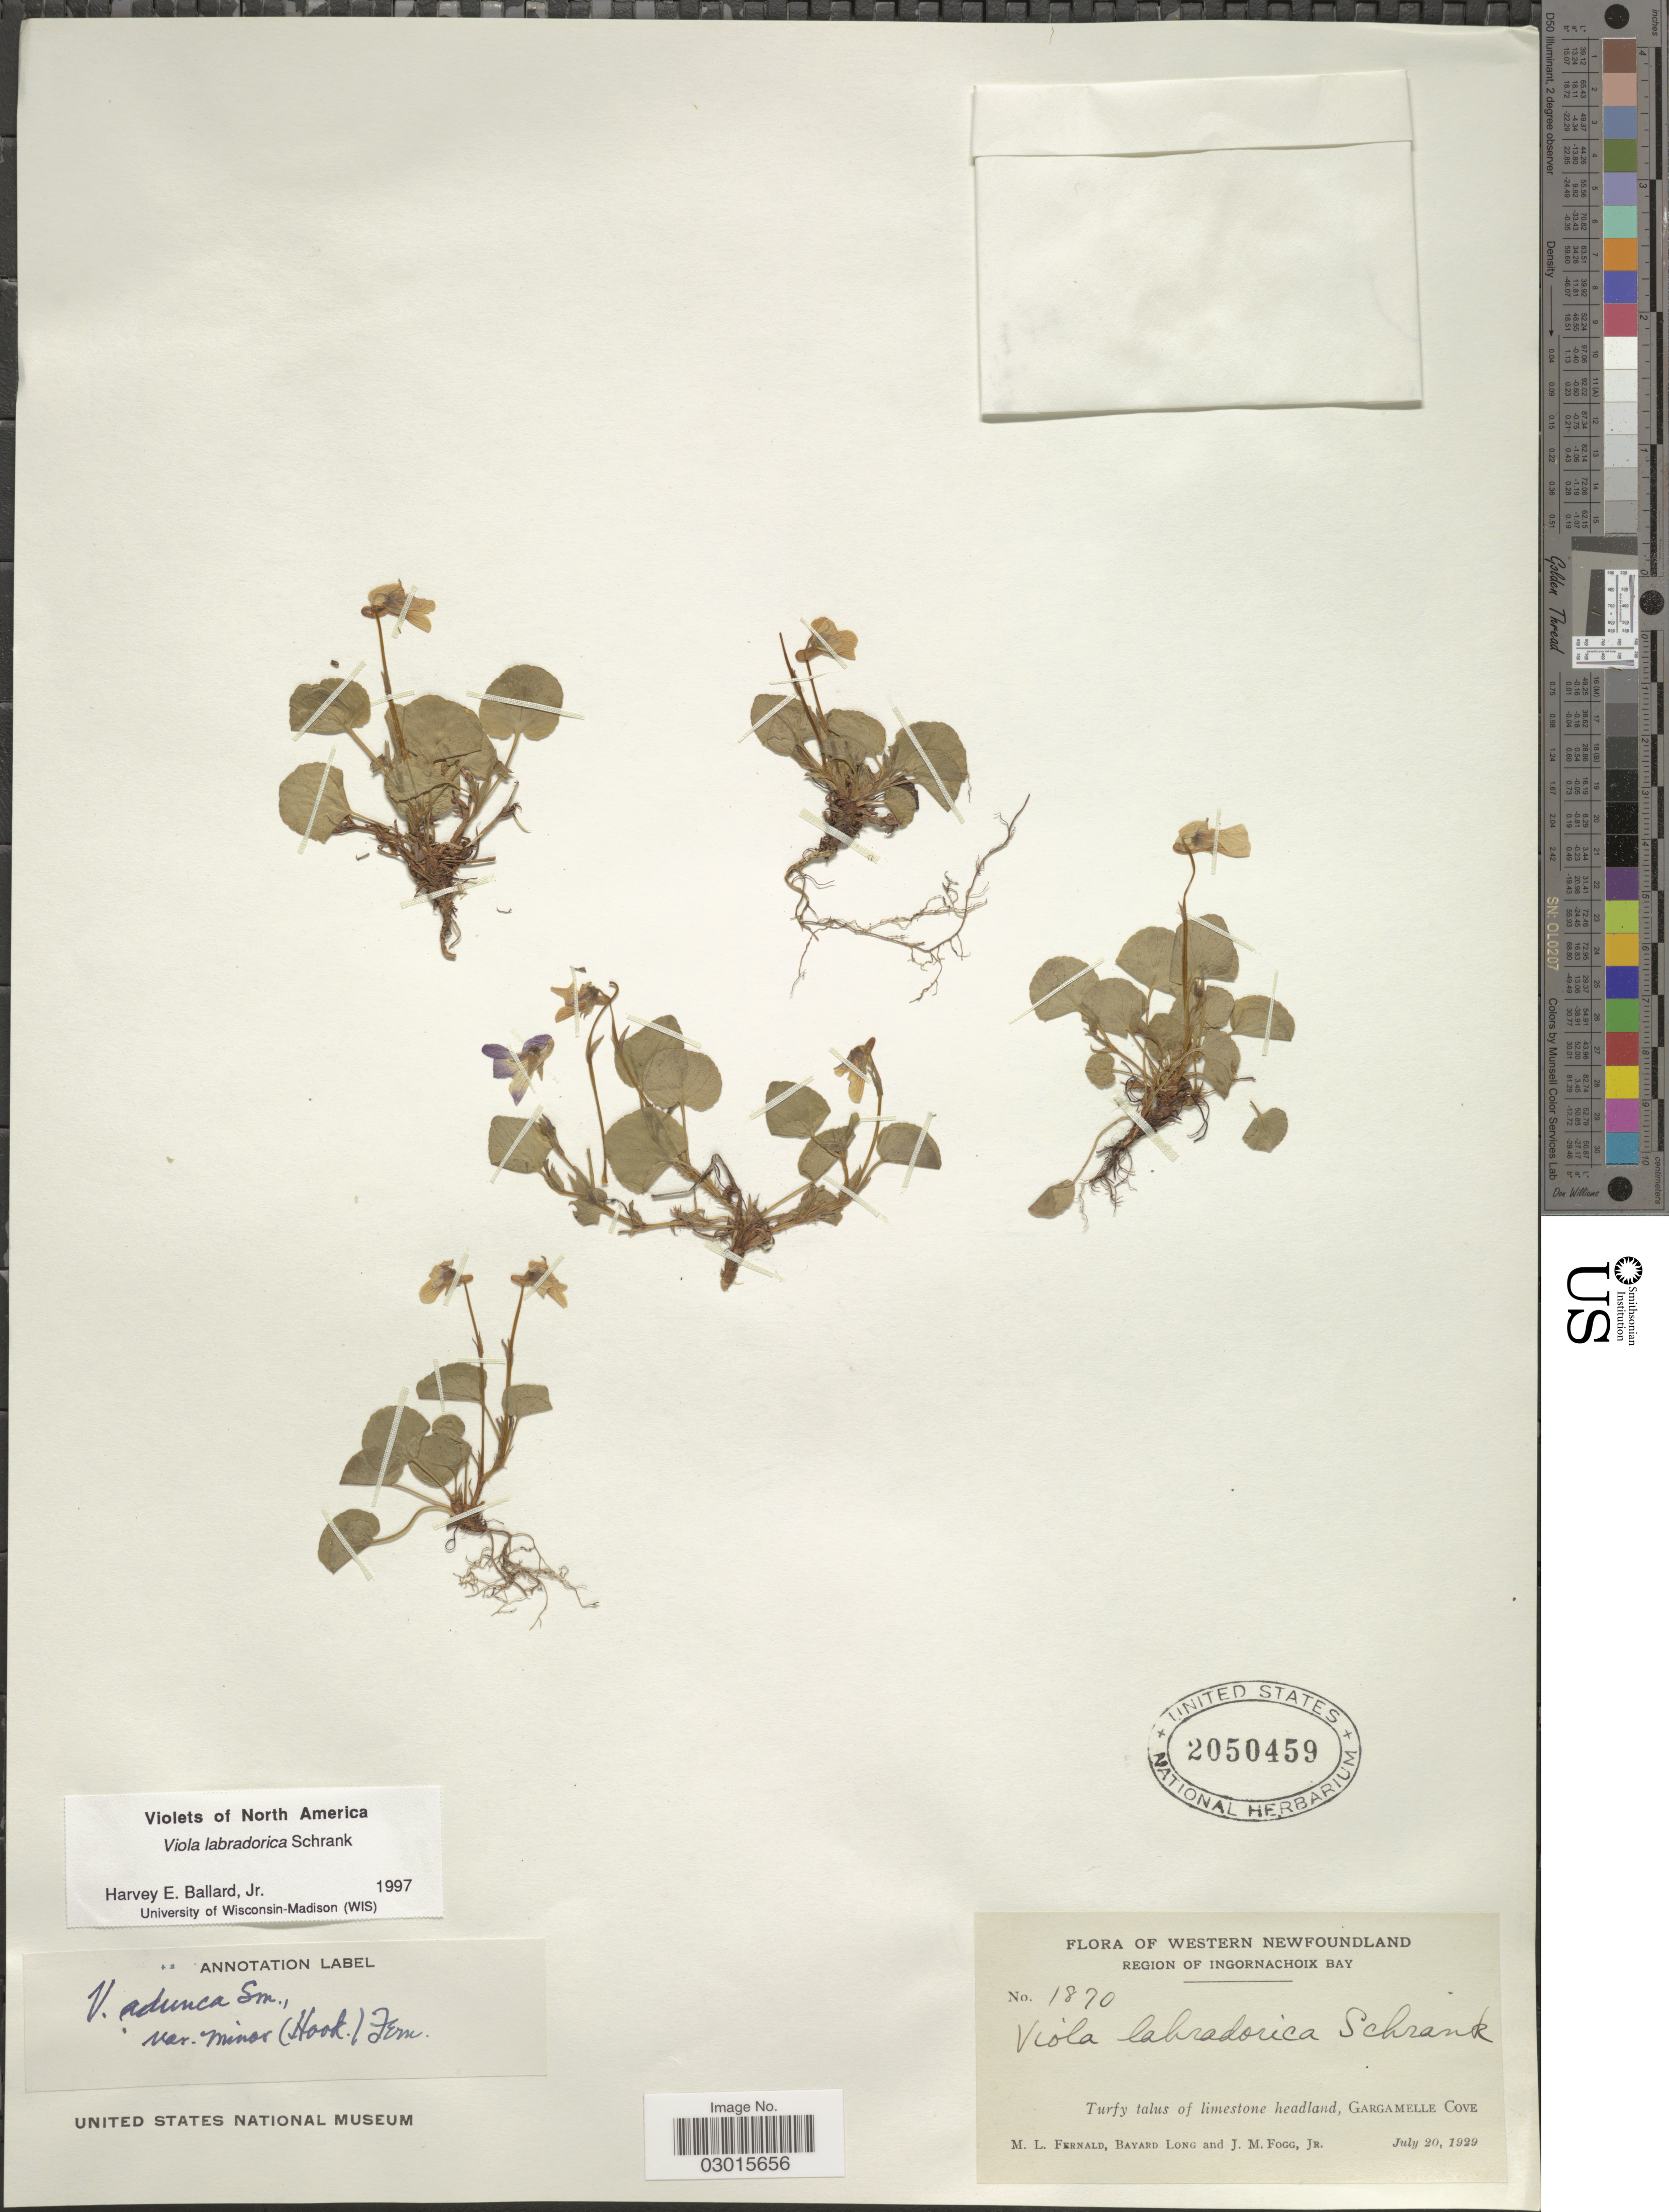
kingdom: Plantae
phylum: Tracheophyta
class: Magnoliopsida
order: Malpighiales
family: Violaceae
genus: Viola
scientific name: Viola labradorica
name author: Schrank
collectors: M. L. Fernald, B. Long & J. Fogg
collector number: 1870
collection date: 1929-07-20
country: Canada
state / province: Newfoundland and Labrador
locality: Western Newfoundland. Region of Ingornachoix Bay. Gargamelle Cove.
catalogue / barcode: US 2050459